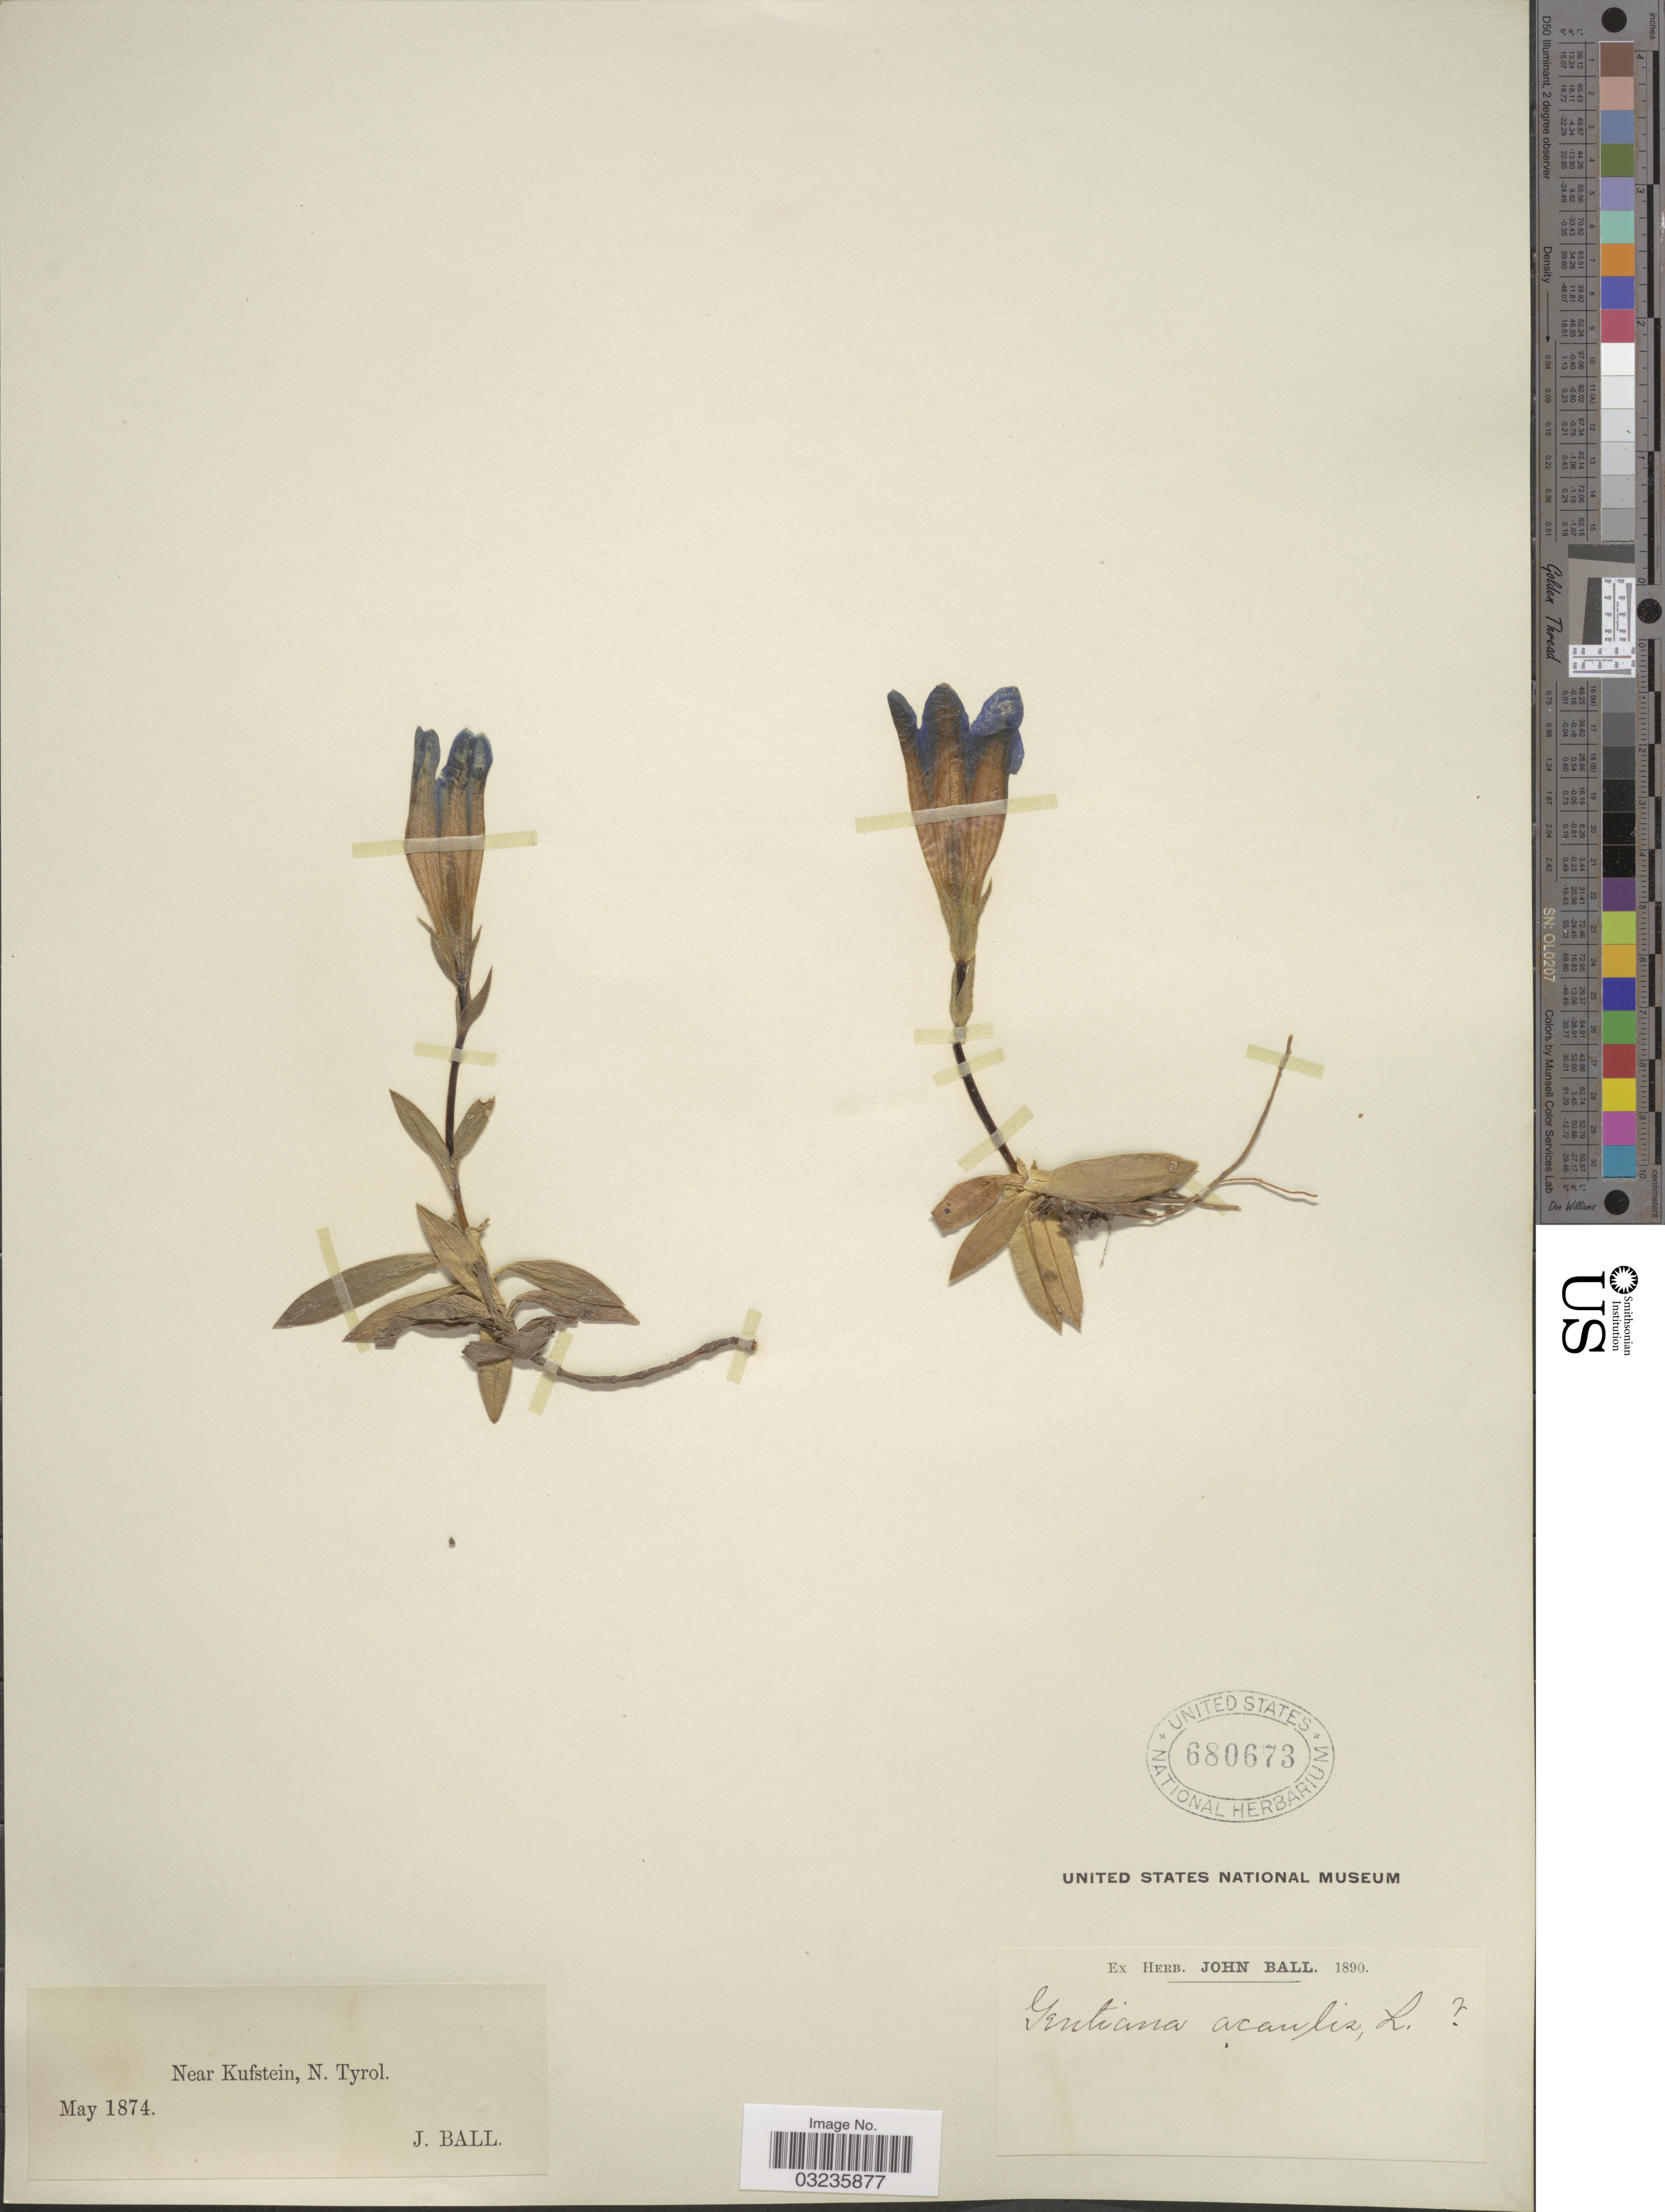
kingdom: Plantae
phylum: Tracheophyta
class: Magnoliopsida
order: Gentianales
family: Gentianaceae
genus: Gentiana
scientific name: Gentiana acaulis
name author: L.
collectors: J. Ball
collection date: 1874-05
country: Austria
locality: Near Kufstein, N. Tyrol.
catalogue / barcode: US 680673